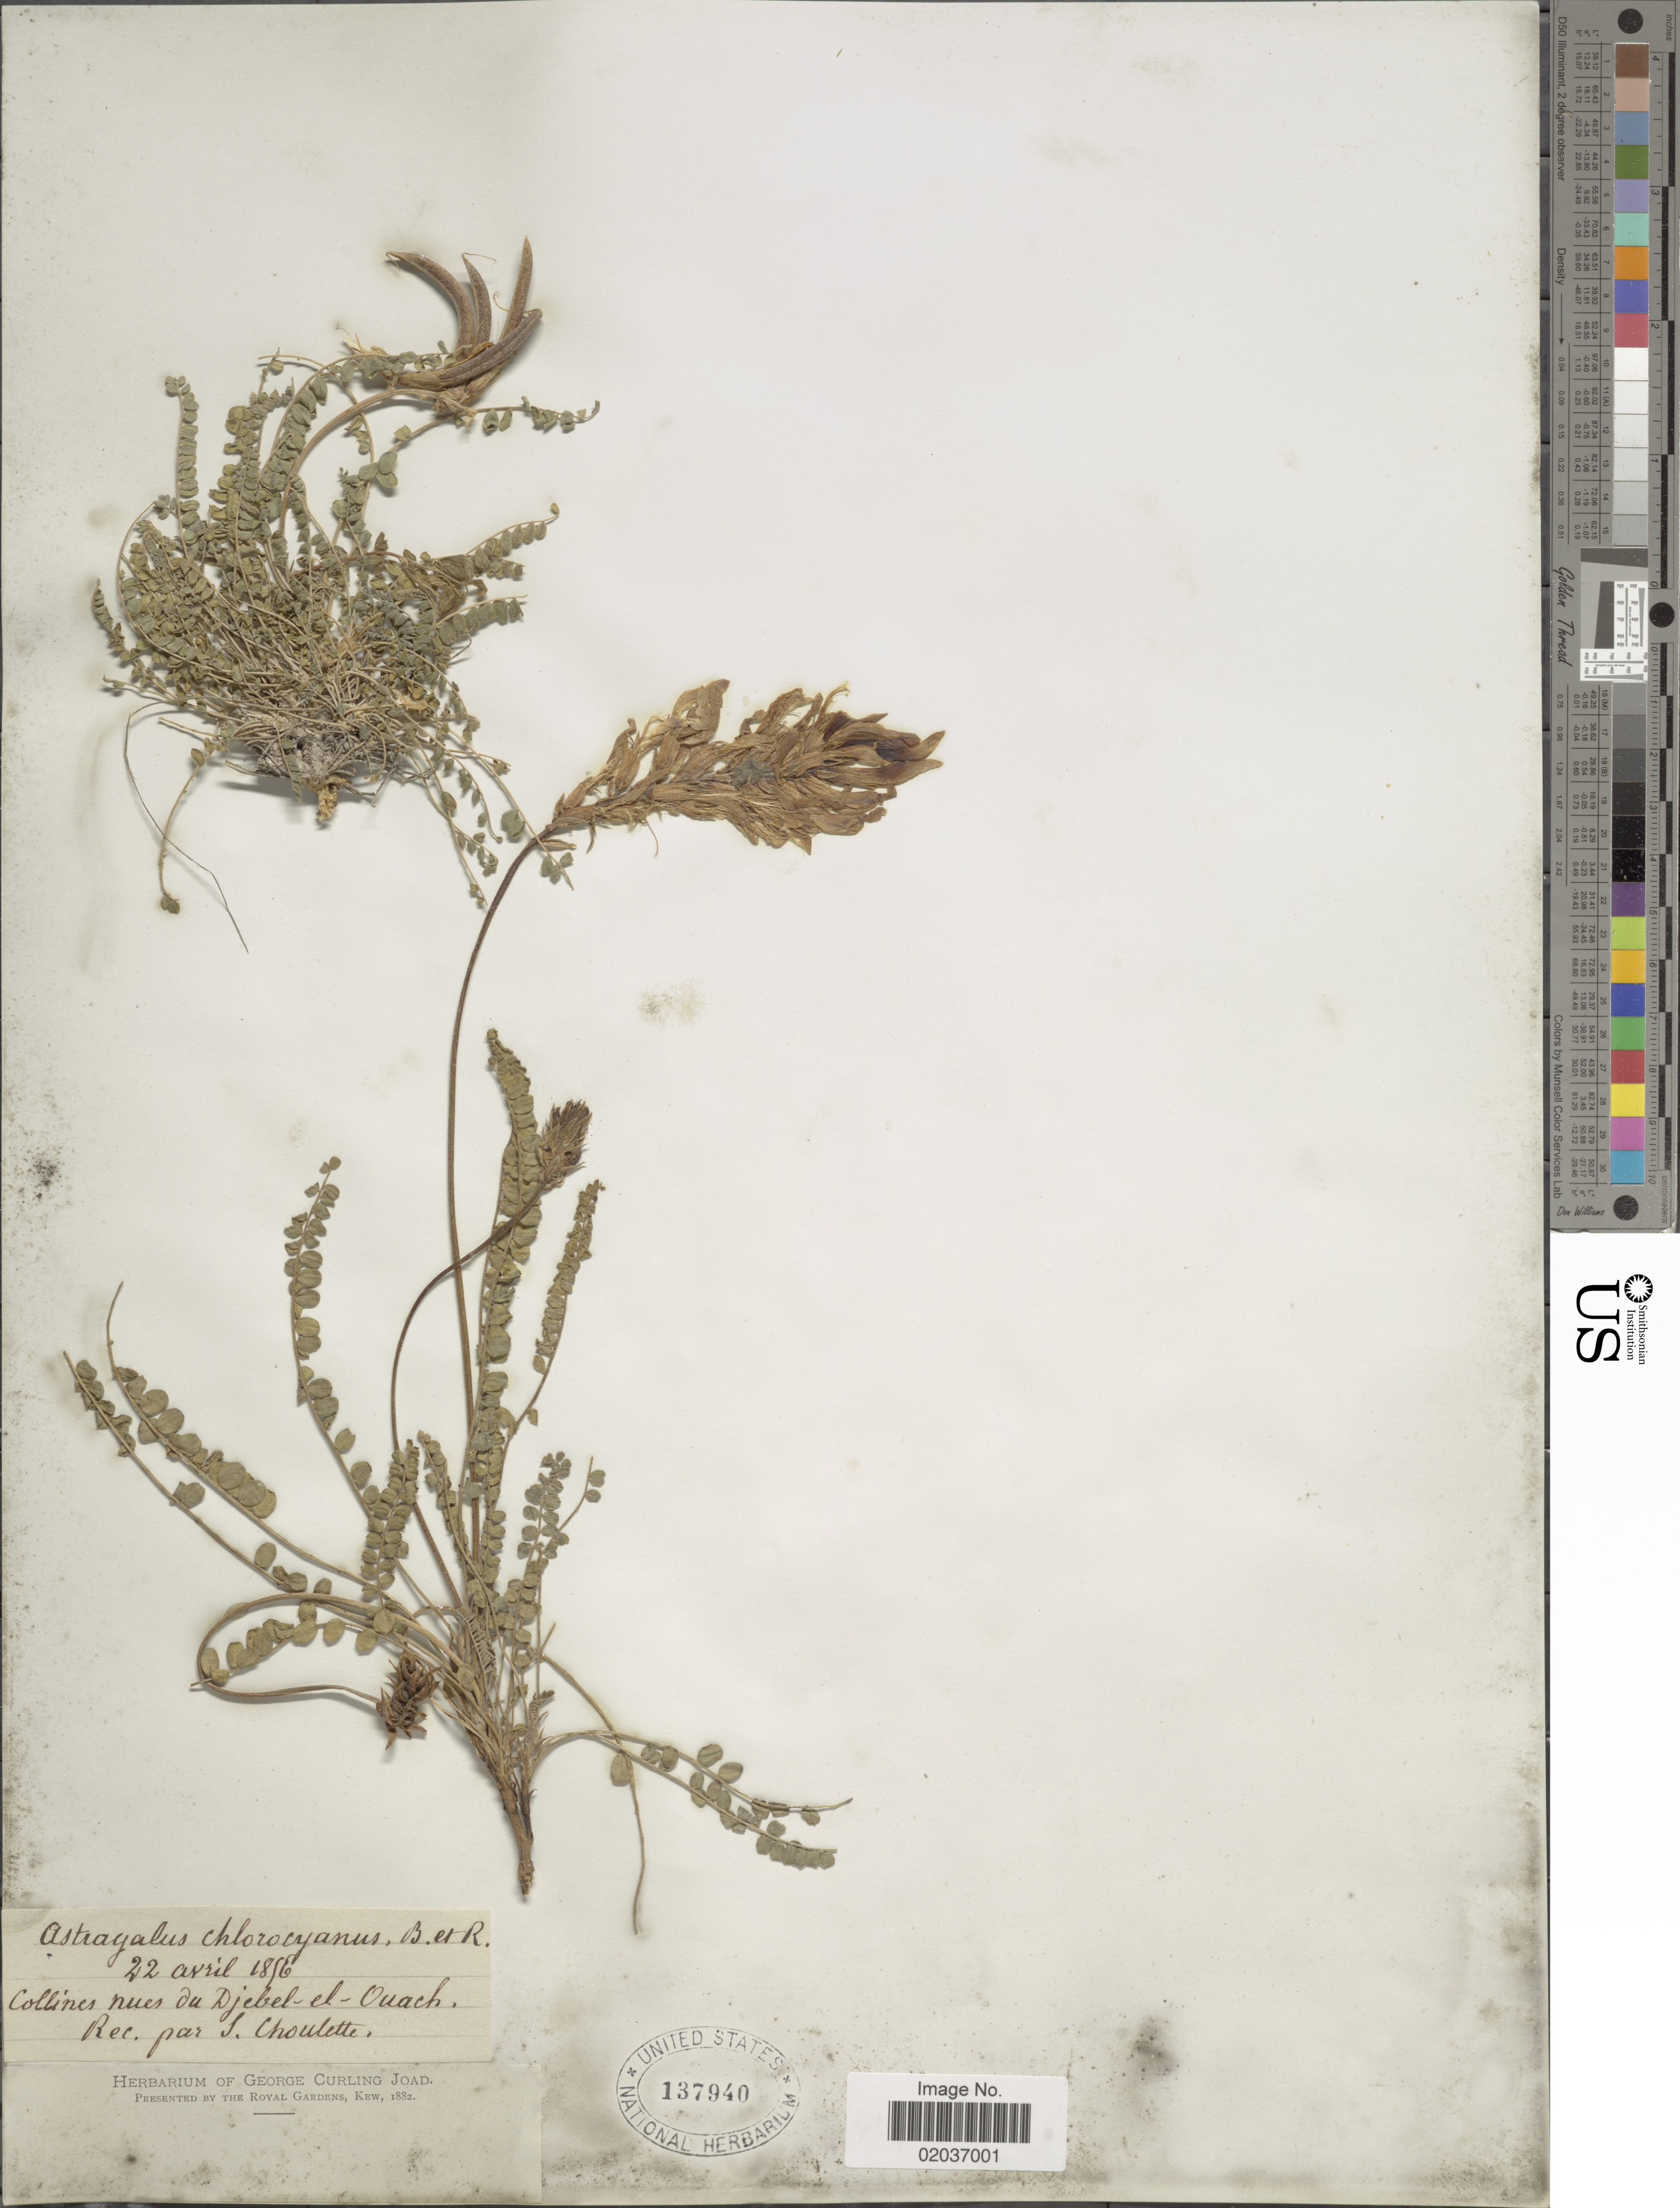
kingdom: Plantae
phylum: Tracheophyta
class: Magnoliopsida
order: Fabales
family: Fabaceae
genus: Astragalus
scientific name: Astragalus chlorocyaneus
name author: Boiss. & Reut.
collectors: S. Choulette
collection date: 1856-04-22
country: Algeria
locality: Collines nues du Djebel-el-Ouach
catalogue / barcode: US 137940